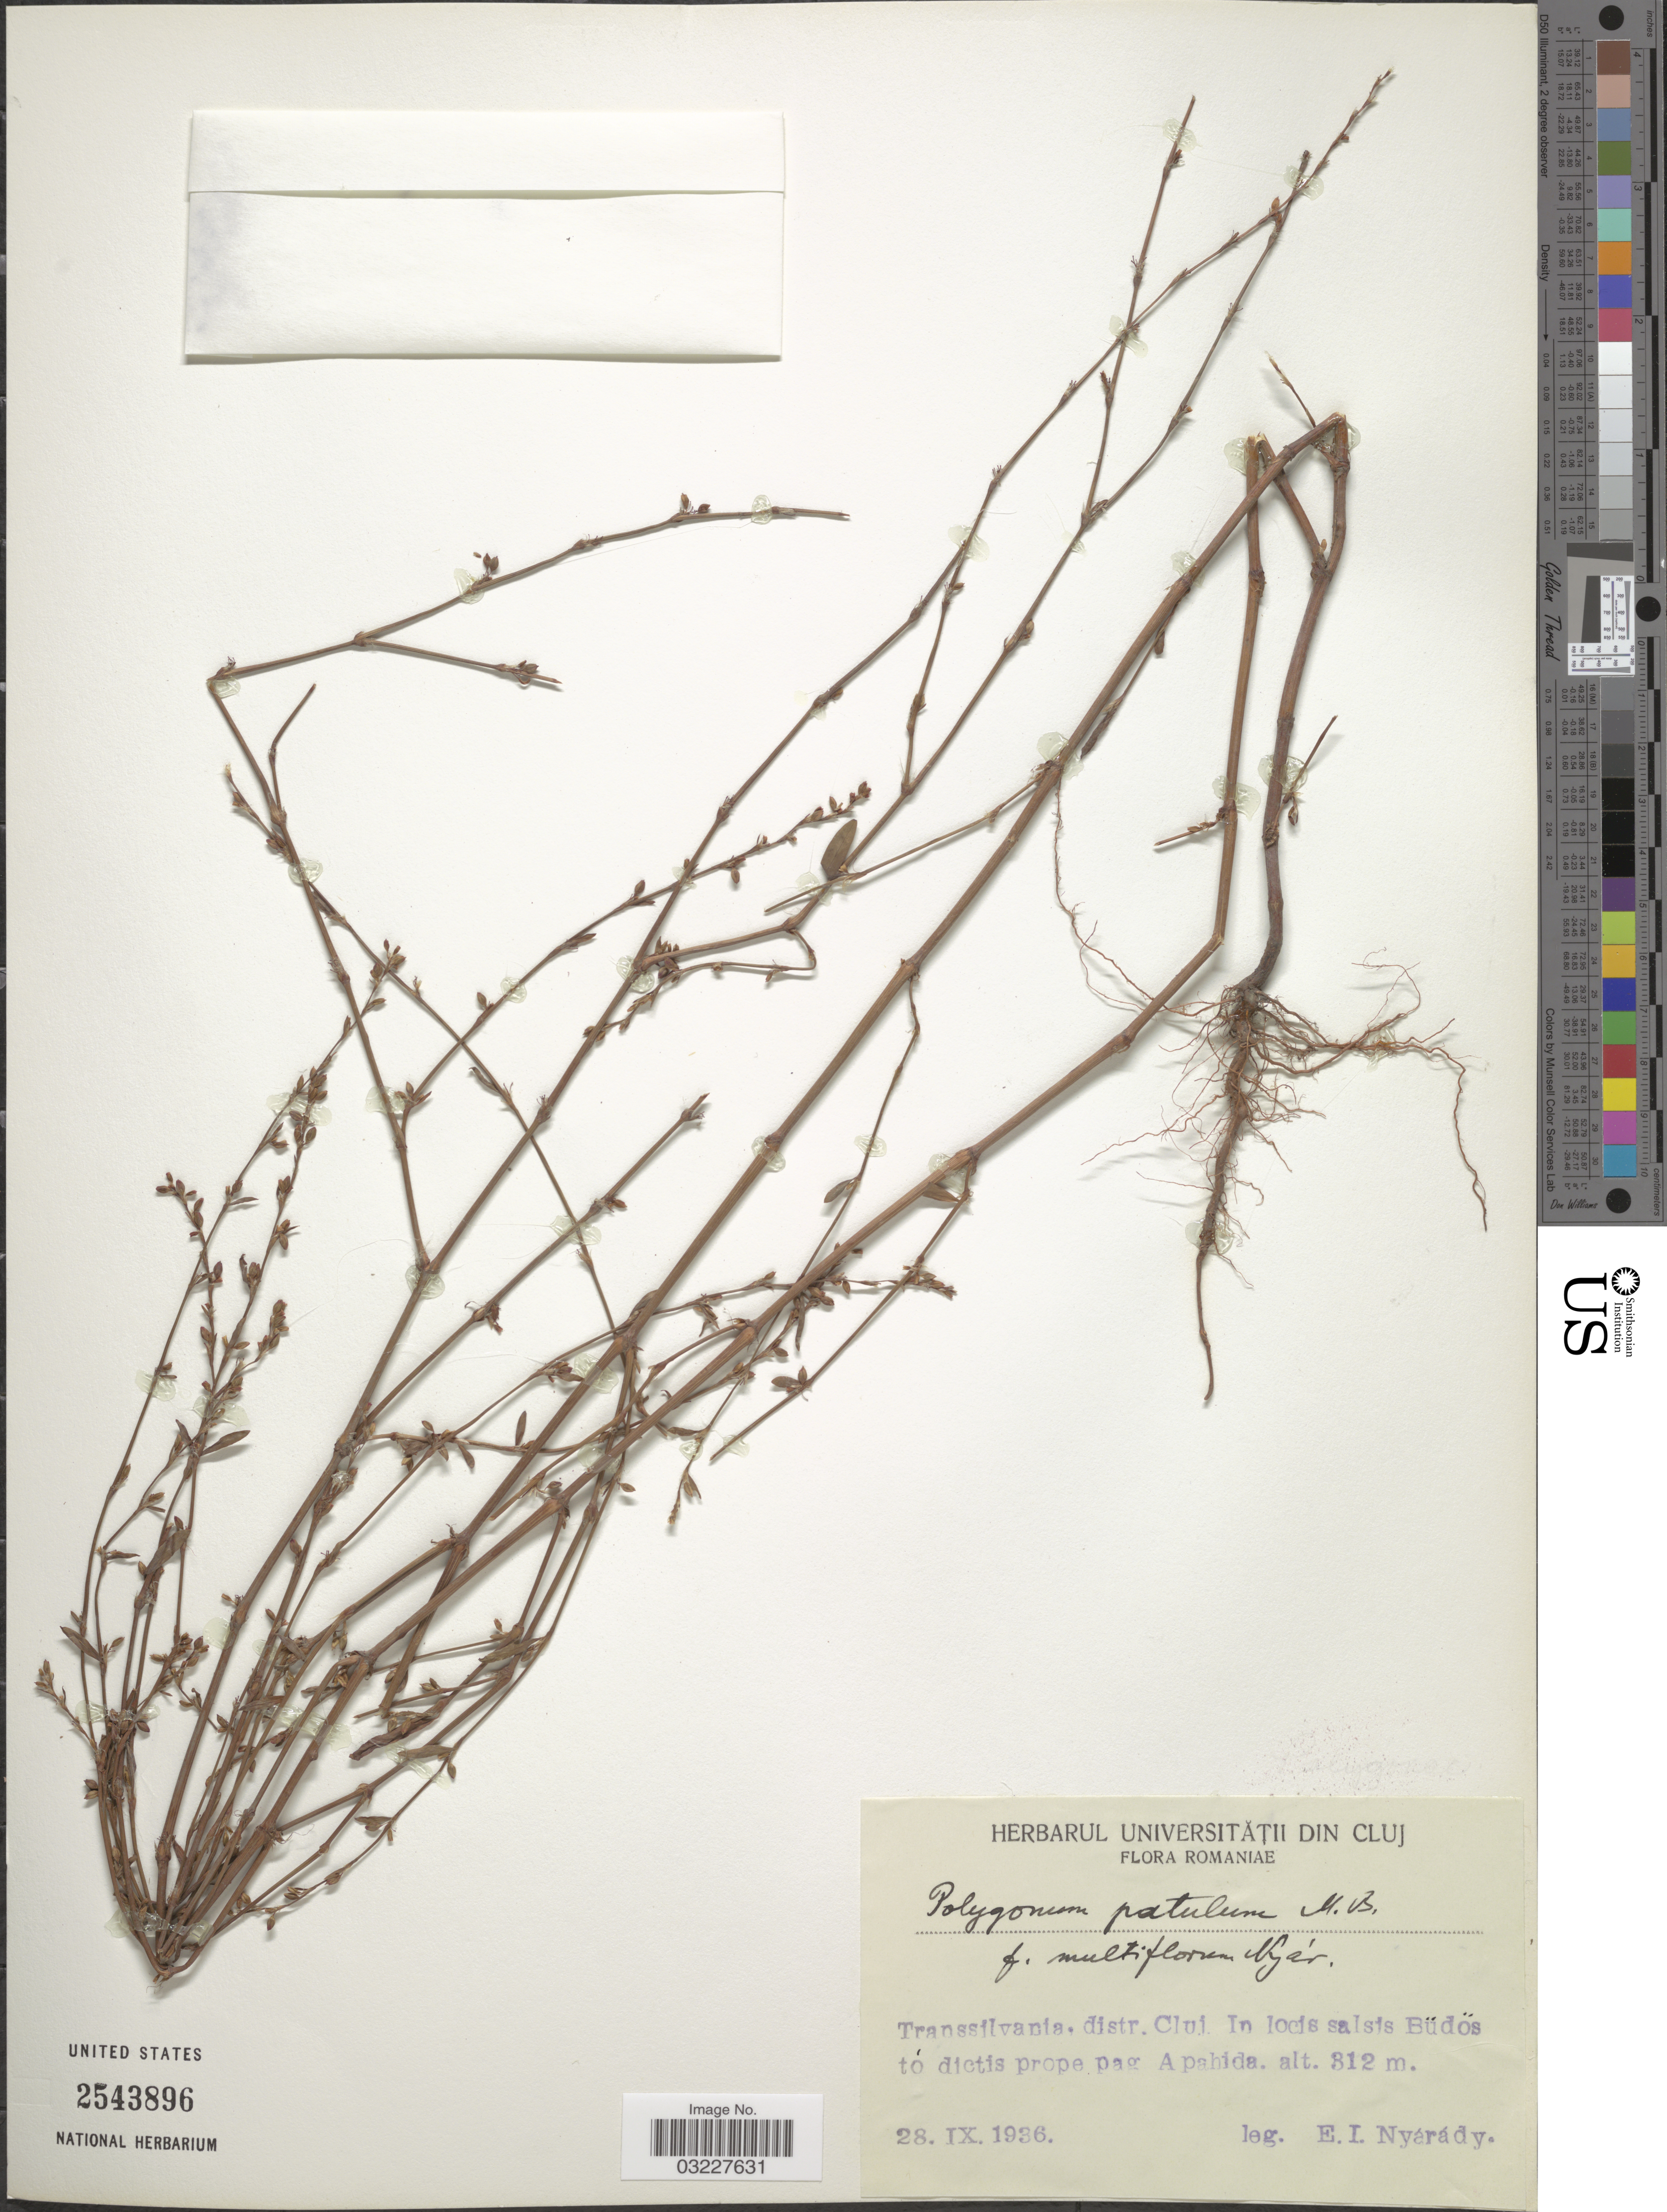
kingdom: Plantae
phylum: Tracheophyta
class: Magnoliopsida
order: Caryophyllales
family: Polygonaceae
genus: Polygonum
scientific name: Polygonum patulum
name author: M. Bieb.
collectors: E. Nyárády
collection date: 1936-09-28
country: Romania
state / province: Cluj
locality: Transsilvania. In locis salsis Büdös to dictis prope pag Apahida.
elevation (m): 312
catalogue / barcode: US 2543896